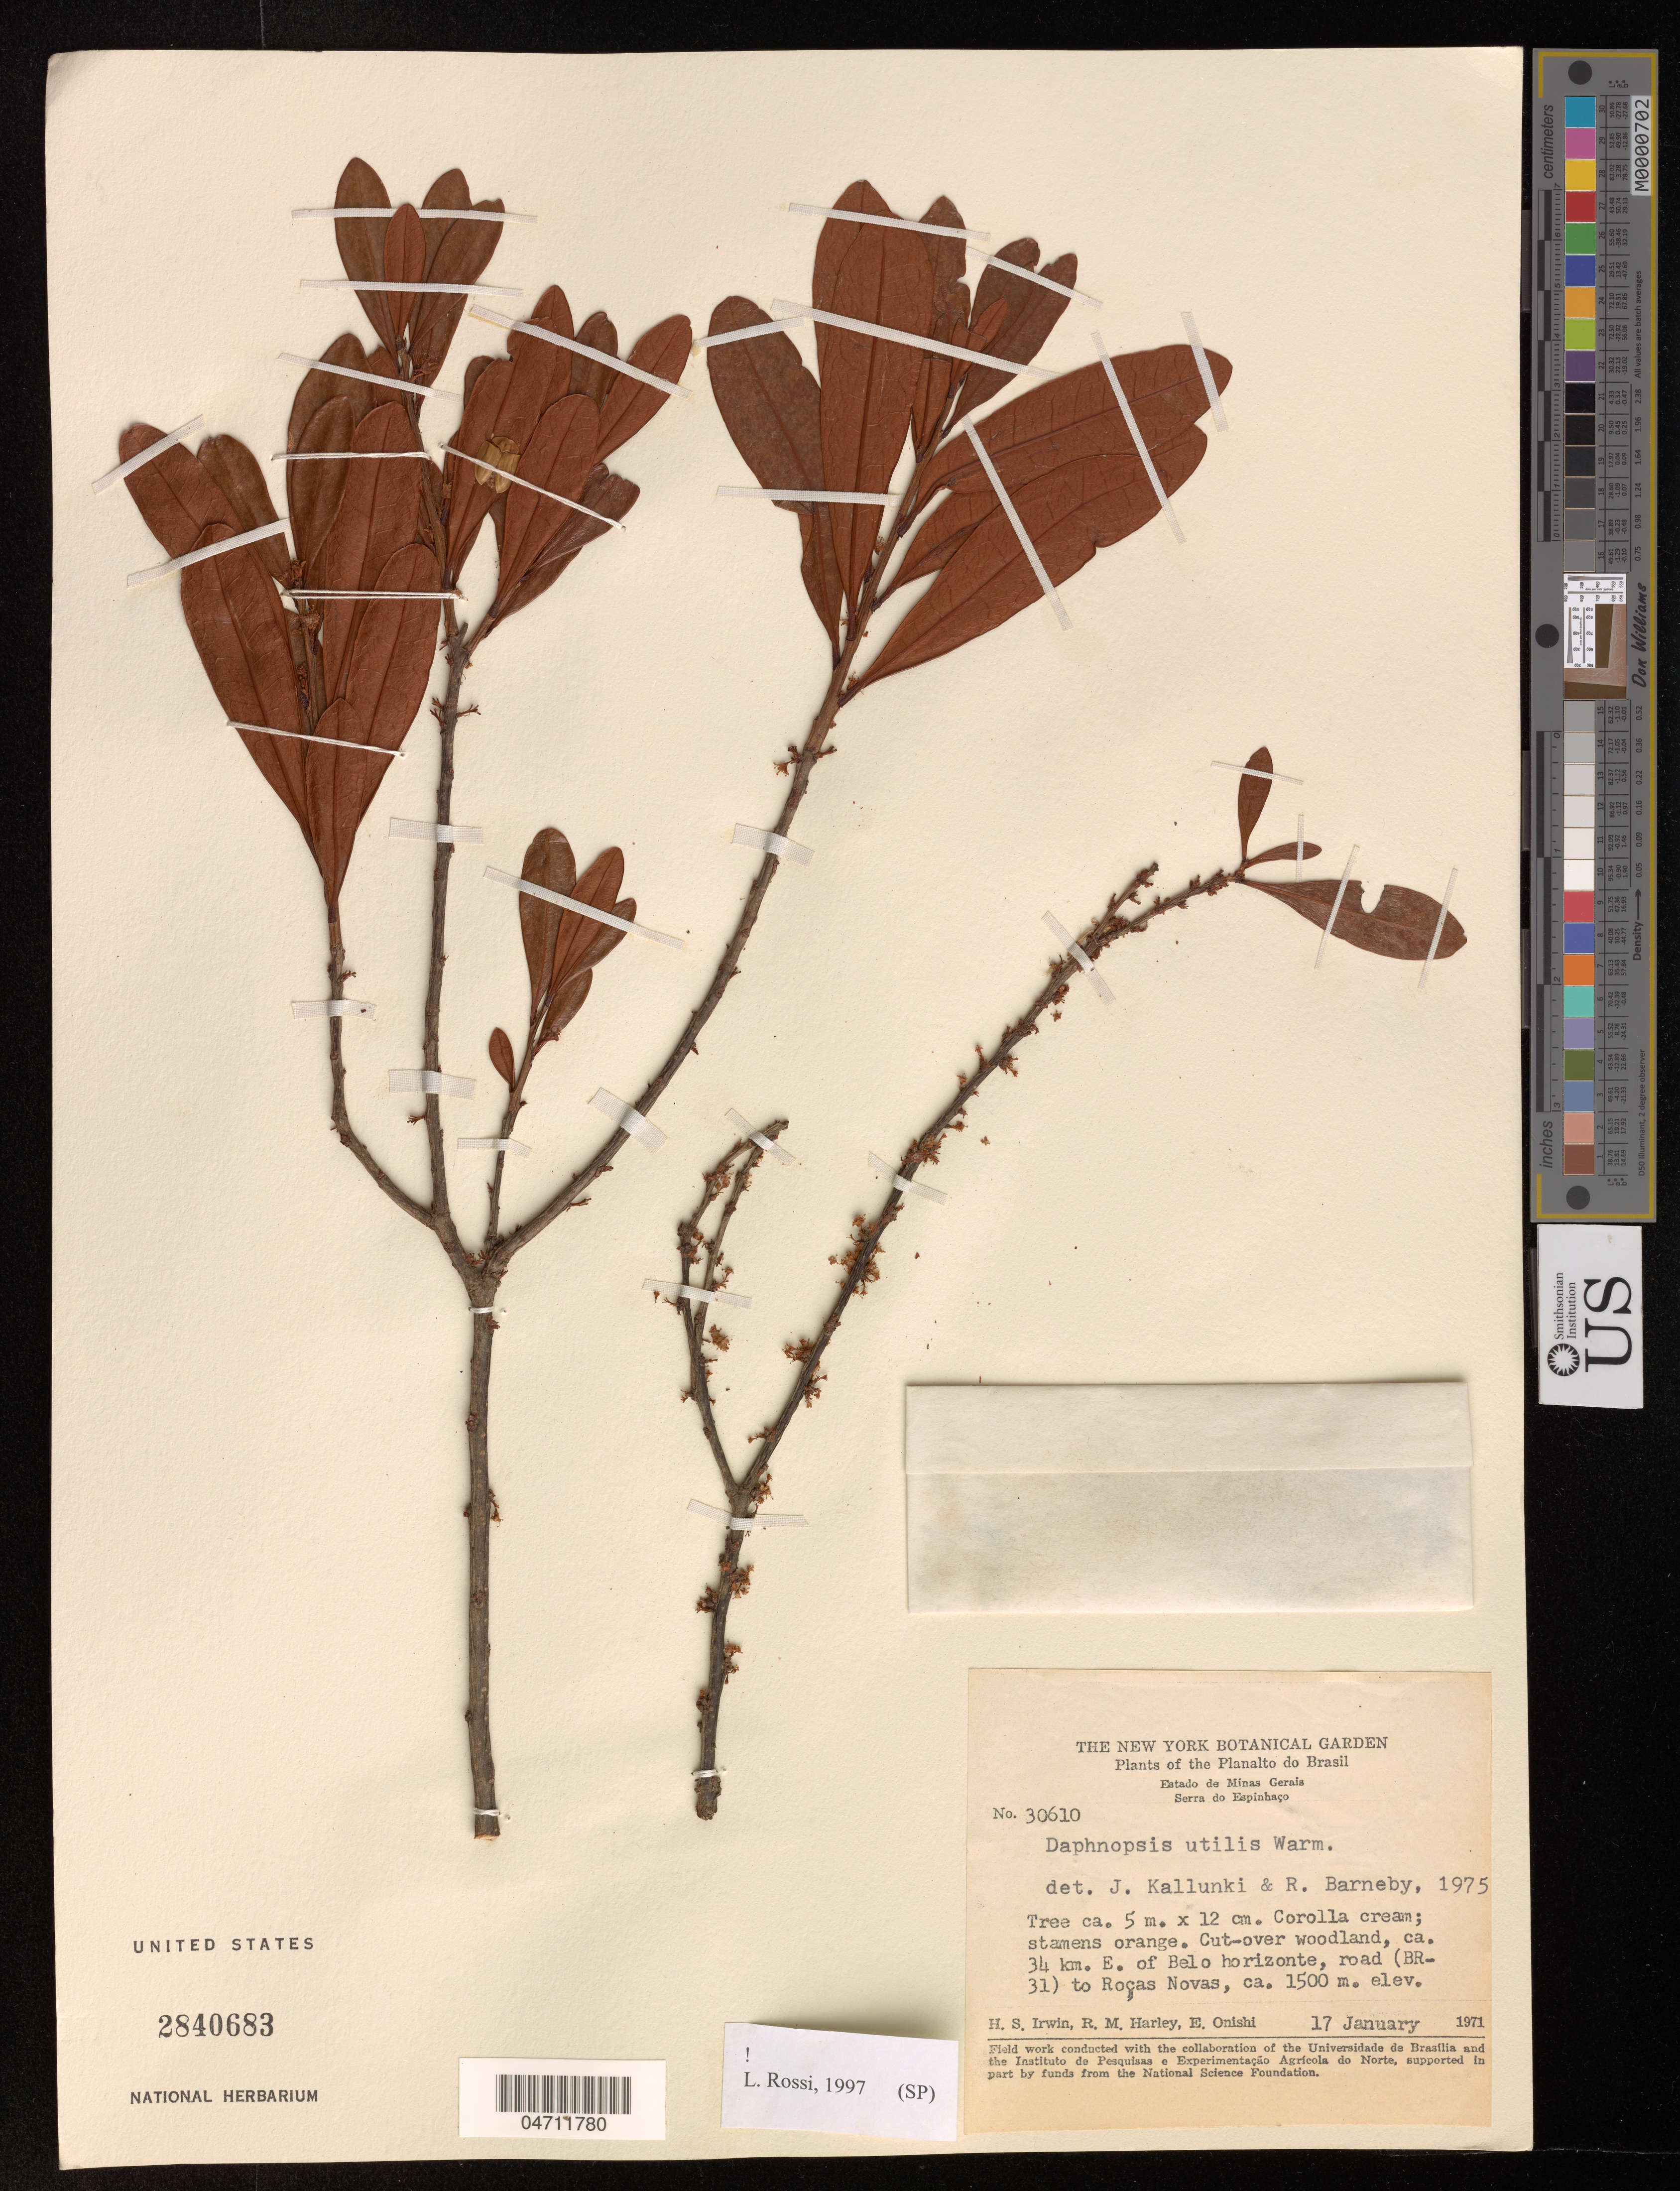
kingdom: Plantae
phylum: Tracheophyta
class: Magnoliopsida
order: Malvales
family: Thymelaeaceae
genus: Daphnopsis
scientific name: Daphnopsis utilis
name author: Warm.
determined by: Rossi, L.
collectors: H. Irwin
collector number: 30610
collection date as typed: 17 Jan 1971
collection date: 1971-01-17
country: Brazil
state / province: Minas Gerais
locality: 34 km e of belo horizonte, br-31 to rocas novas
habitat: Cut-over woodland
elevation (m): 1500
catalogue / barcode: US 2840683